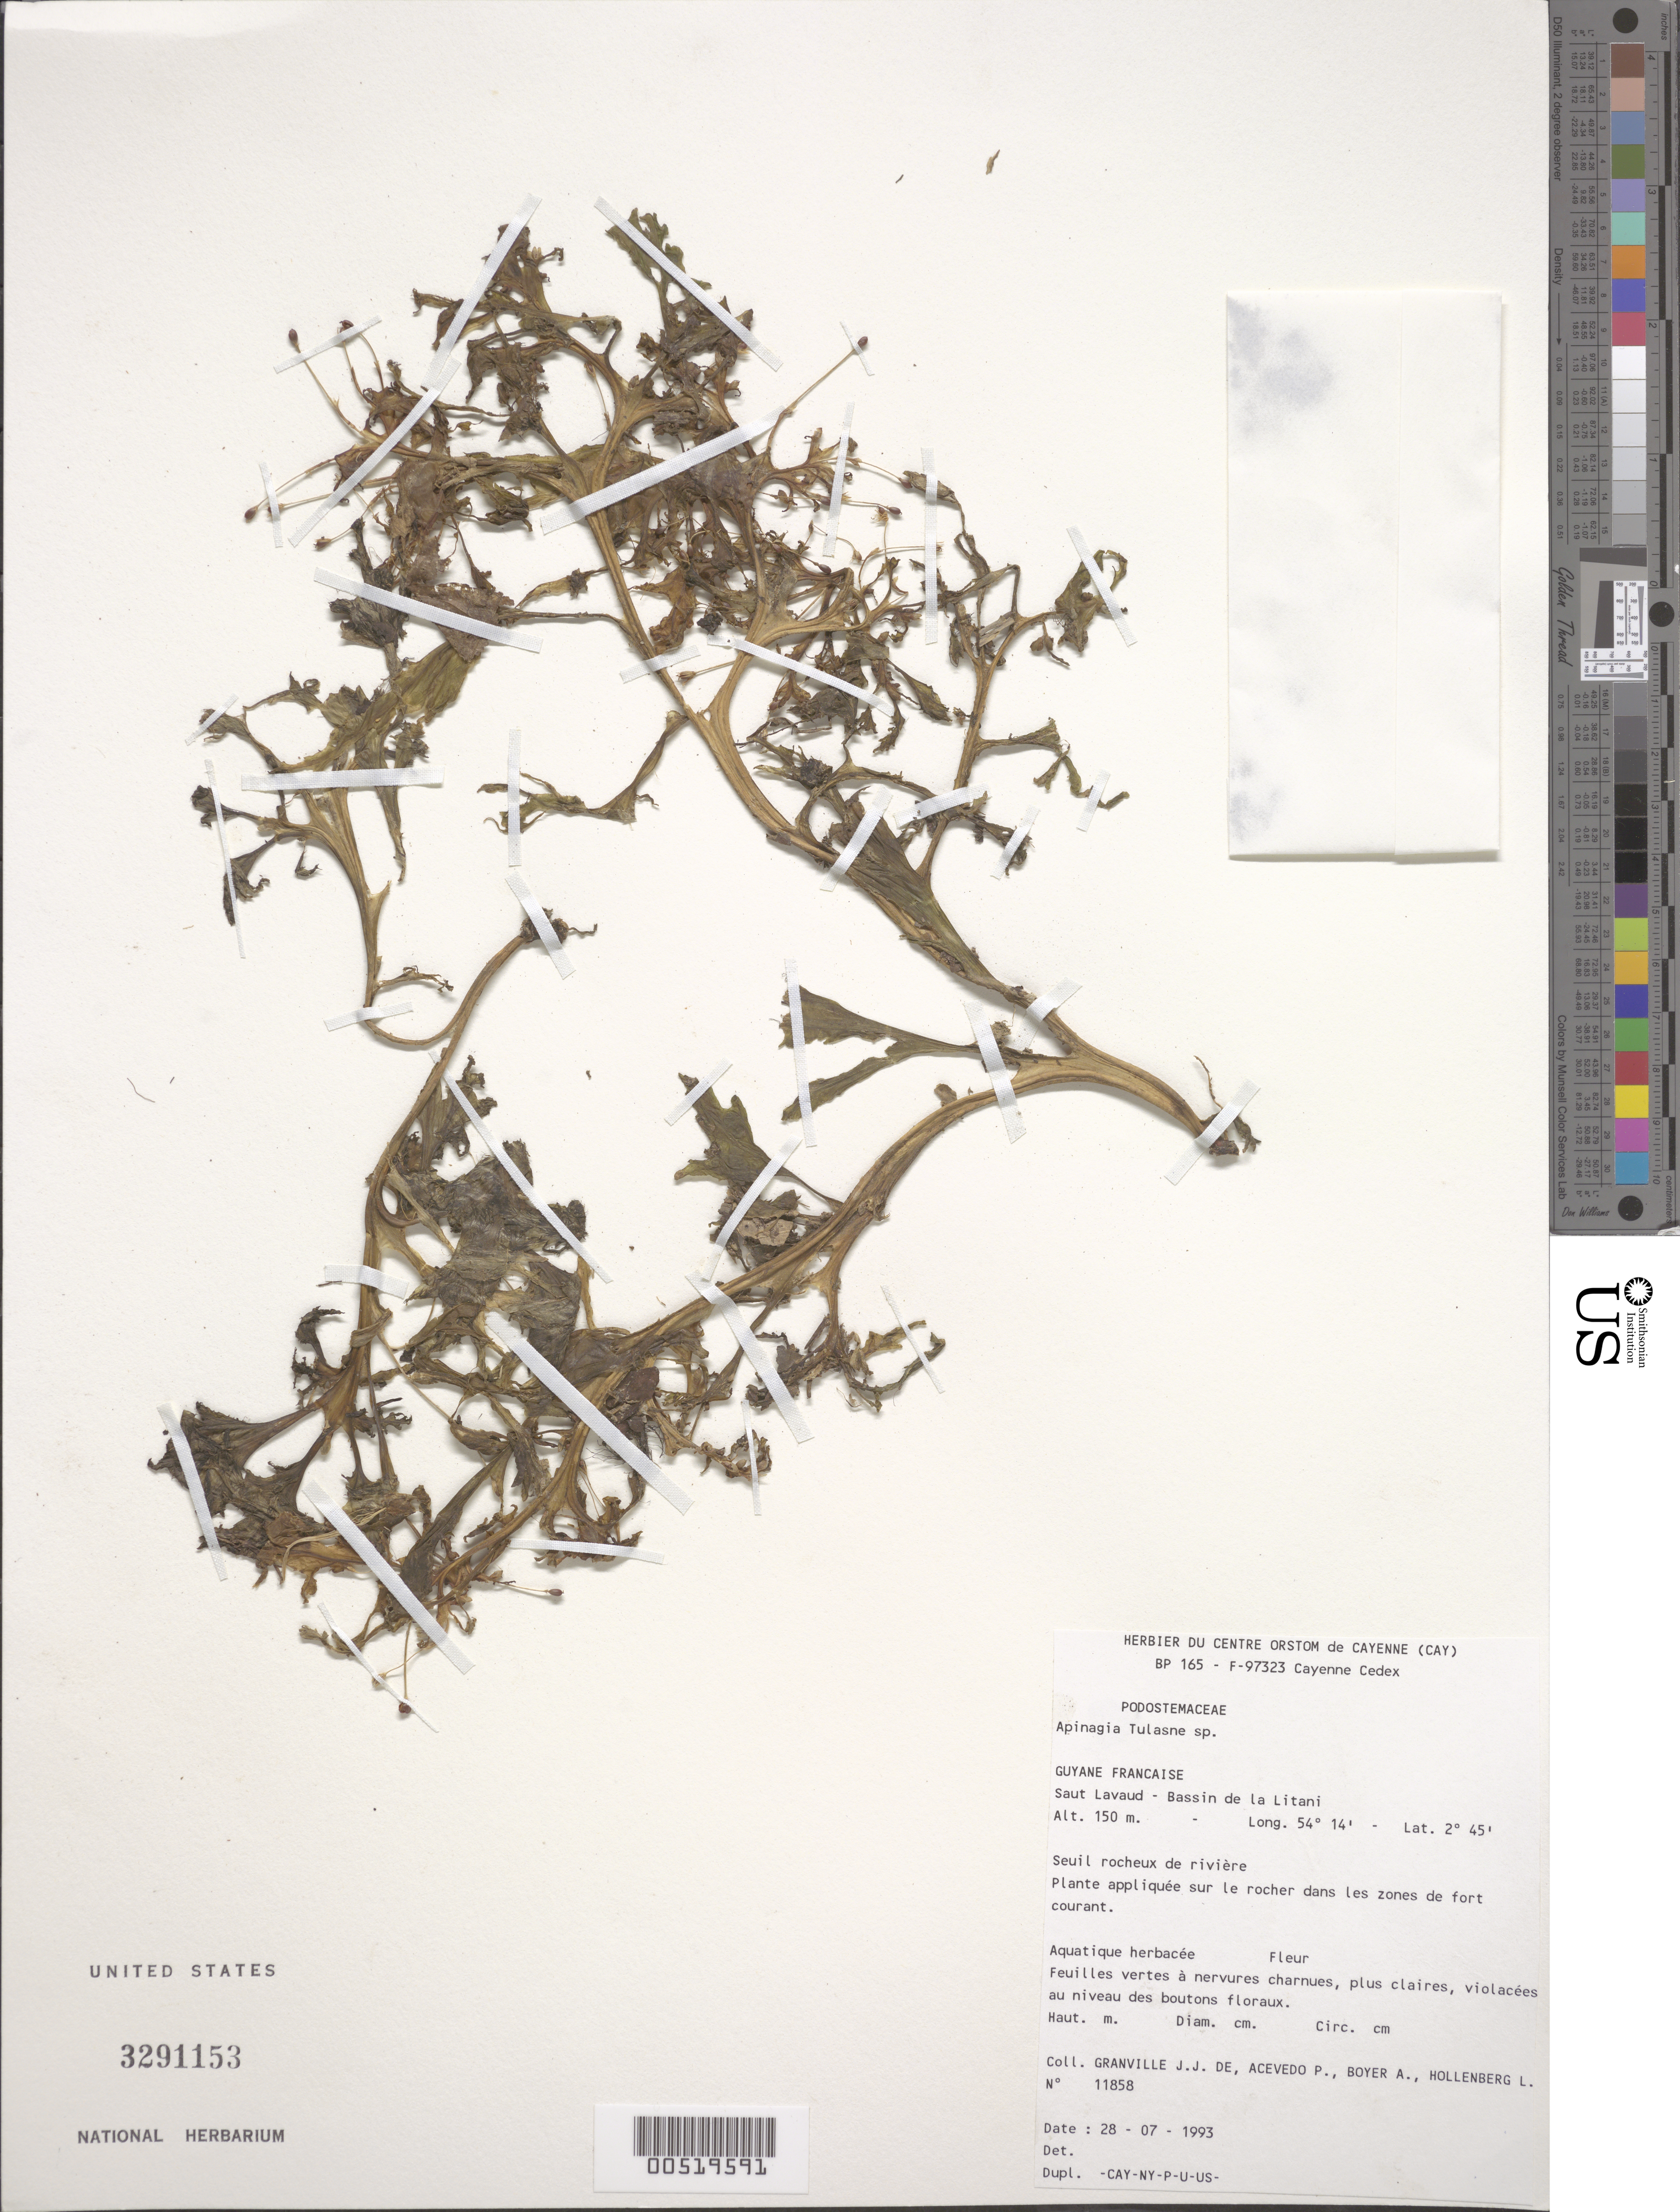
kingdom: Plantae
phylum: Tracheophyta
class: Magnoliopsida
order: Malpighiales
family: Podostemaceae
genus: Apinagia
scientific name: Apinagia sp.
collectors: J.-J. de Granville, P. Acevedo-Rodr., A. Boyer & L. Hollenberg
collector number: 11858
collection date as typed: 13 Apr 1988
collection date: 1988-04-13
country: French Guiana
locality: Saut lavaud - bassin de la litani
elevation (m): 150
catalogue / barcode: US 3291153